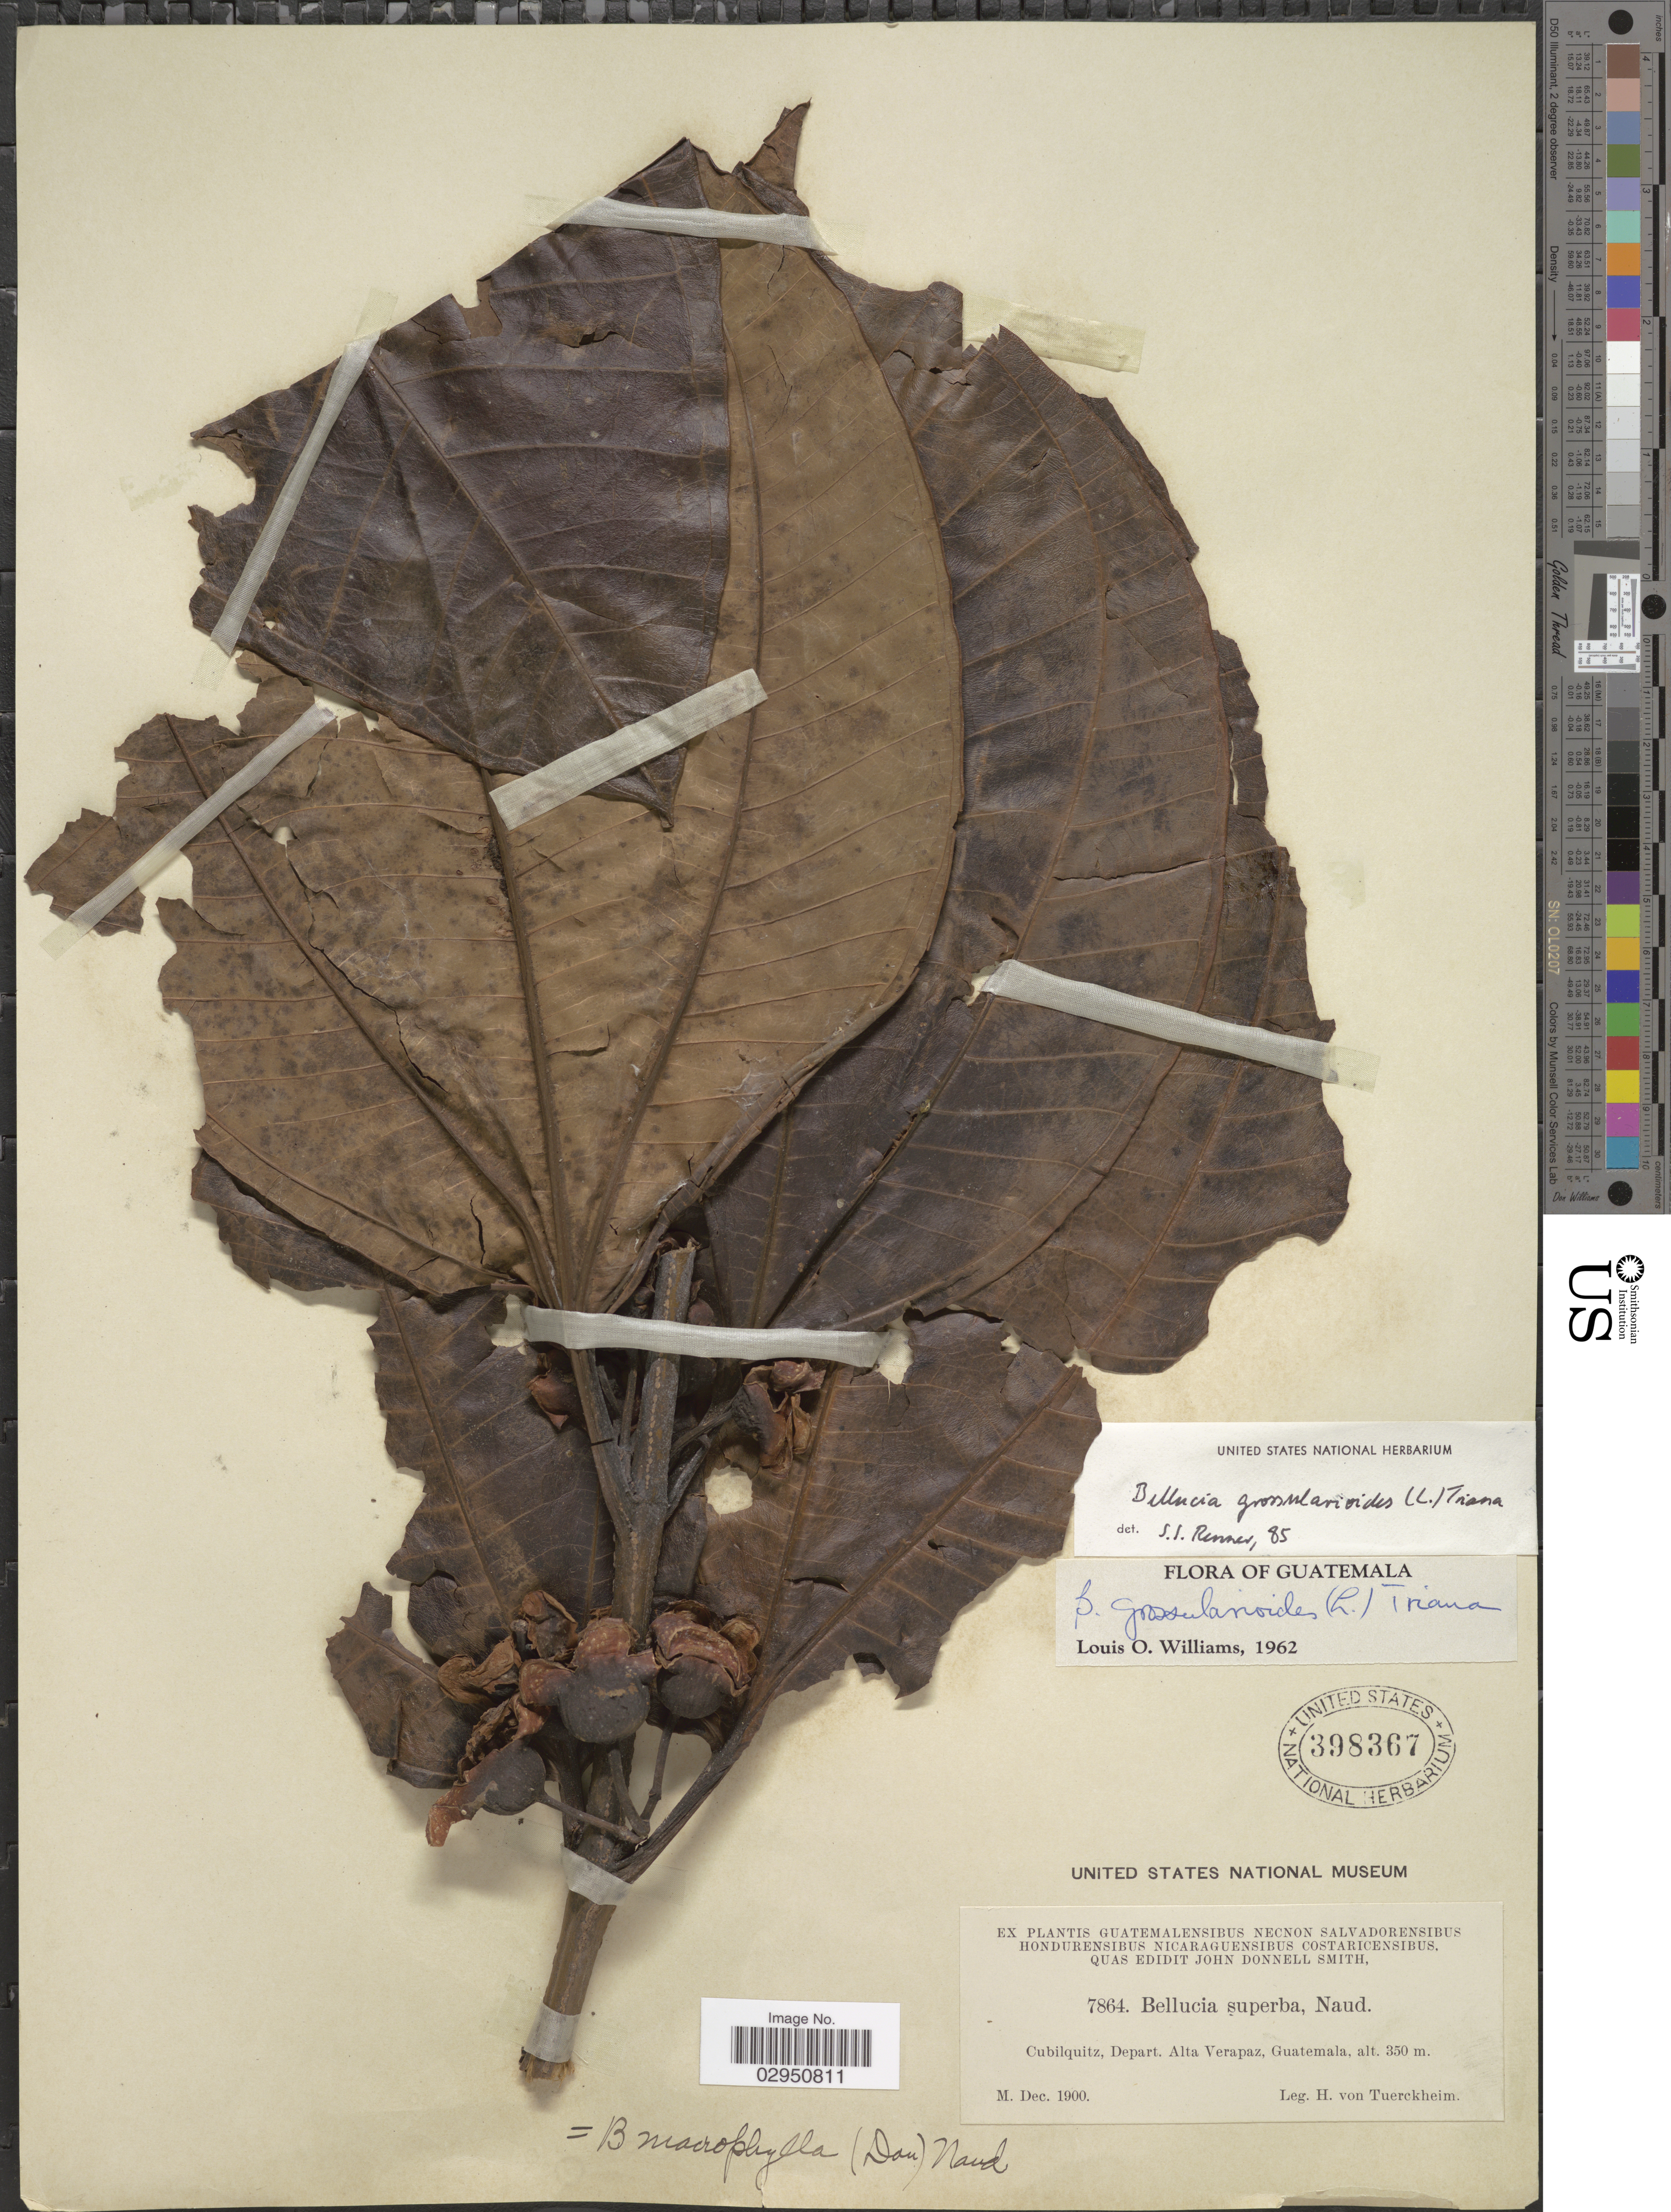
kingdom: Plantae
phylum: Tracheophyta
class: Magnoliopsida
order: Myrtales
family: Melastomataceae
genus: Bellucia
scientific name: Bellucia grossularioides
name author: (L.) Triana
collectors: H. von Türckheim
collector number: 7864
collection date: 1900-12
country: Guatemala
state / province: Alta Verapaz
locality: Cubilquitz, Depart. Alta Verapaz.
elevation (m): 350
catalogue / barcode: US 398367